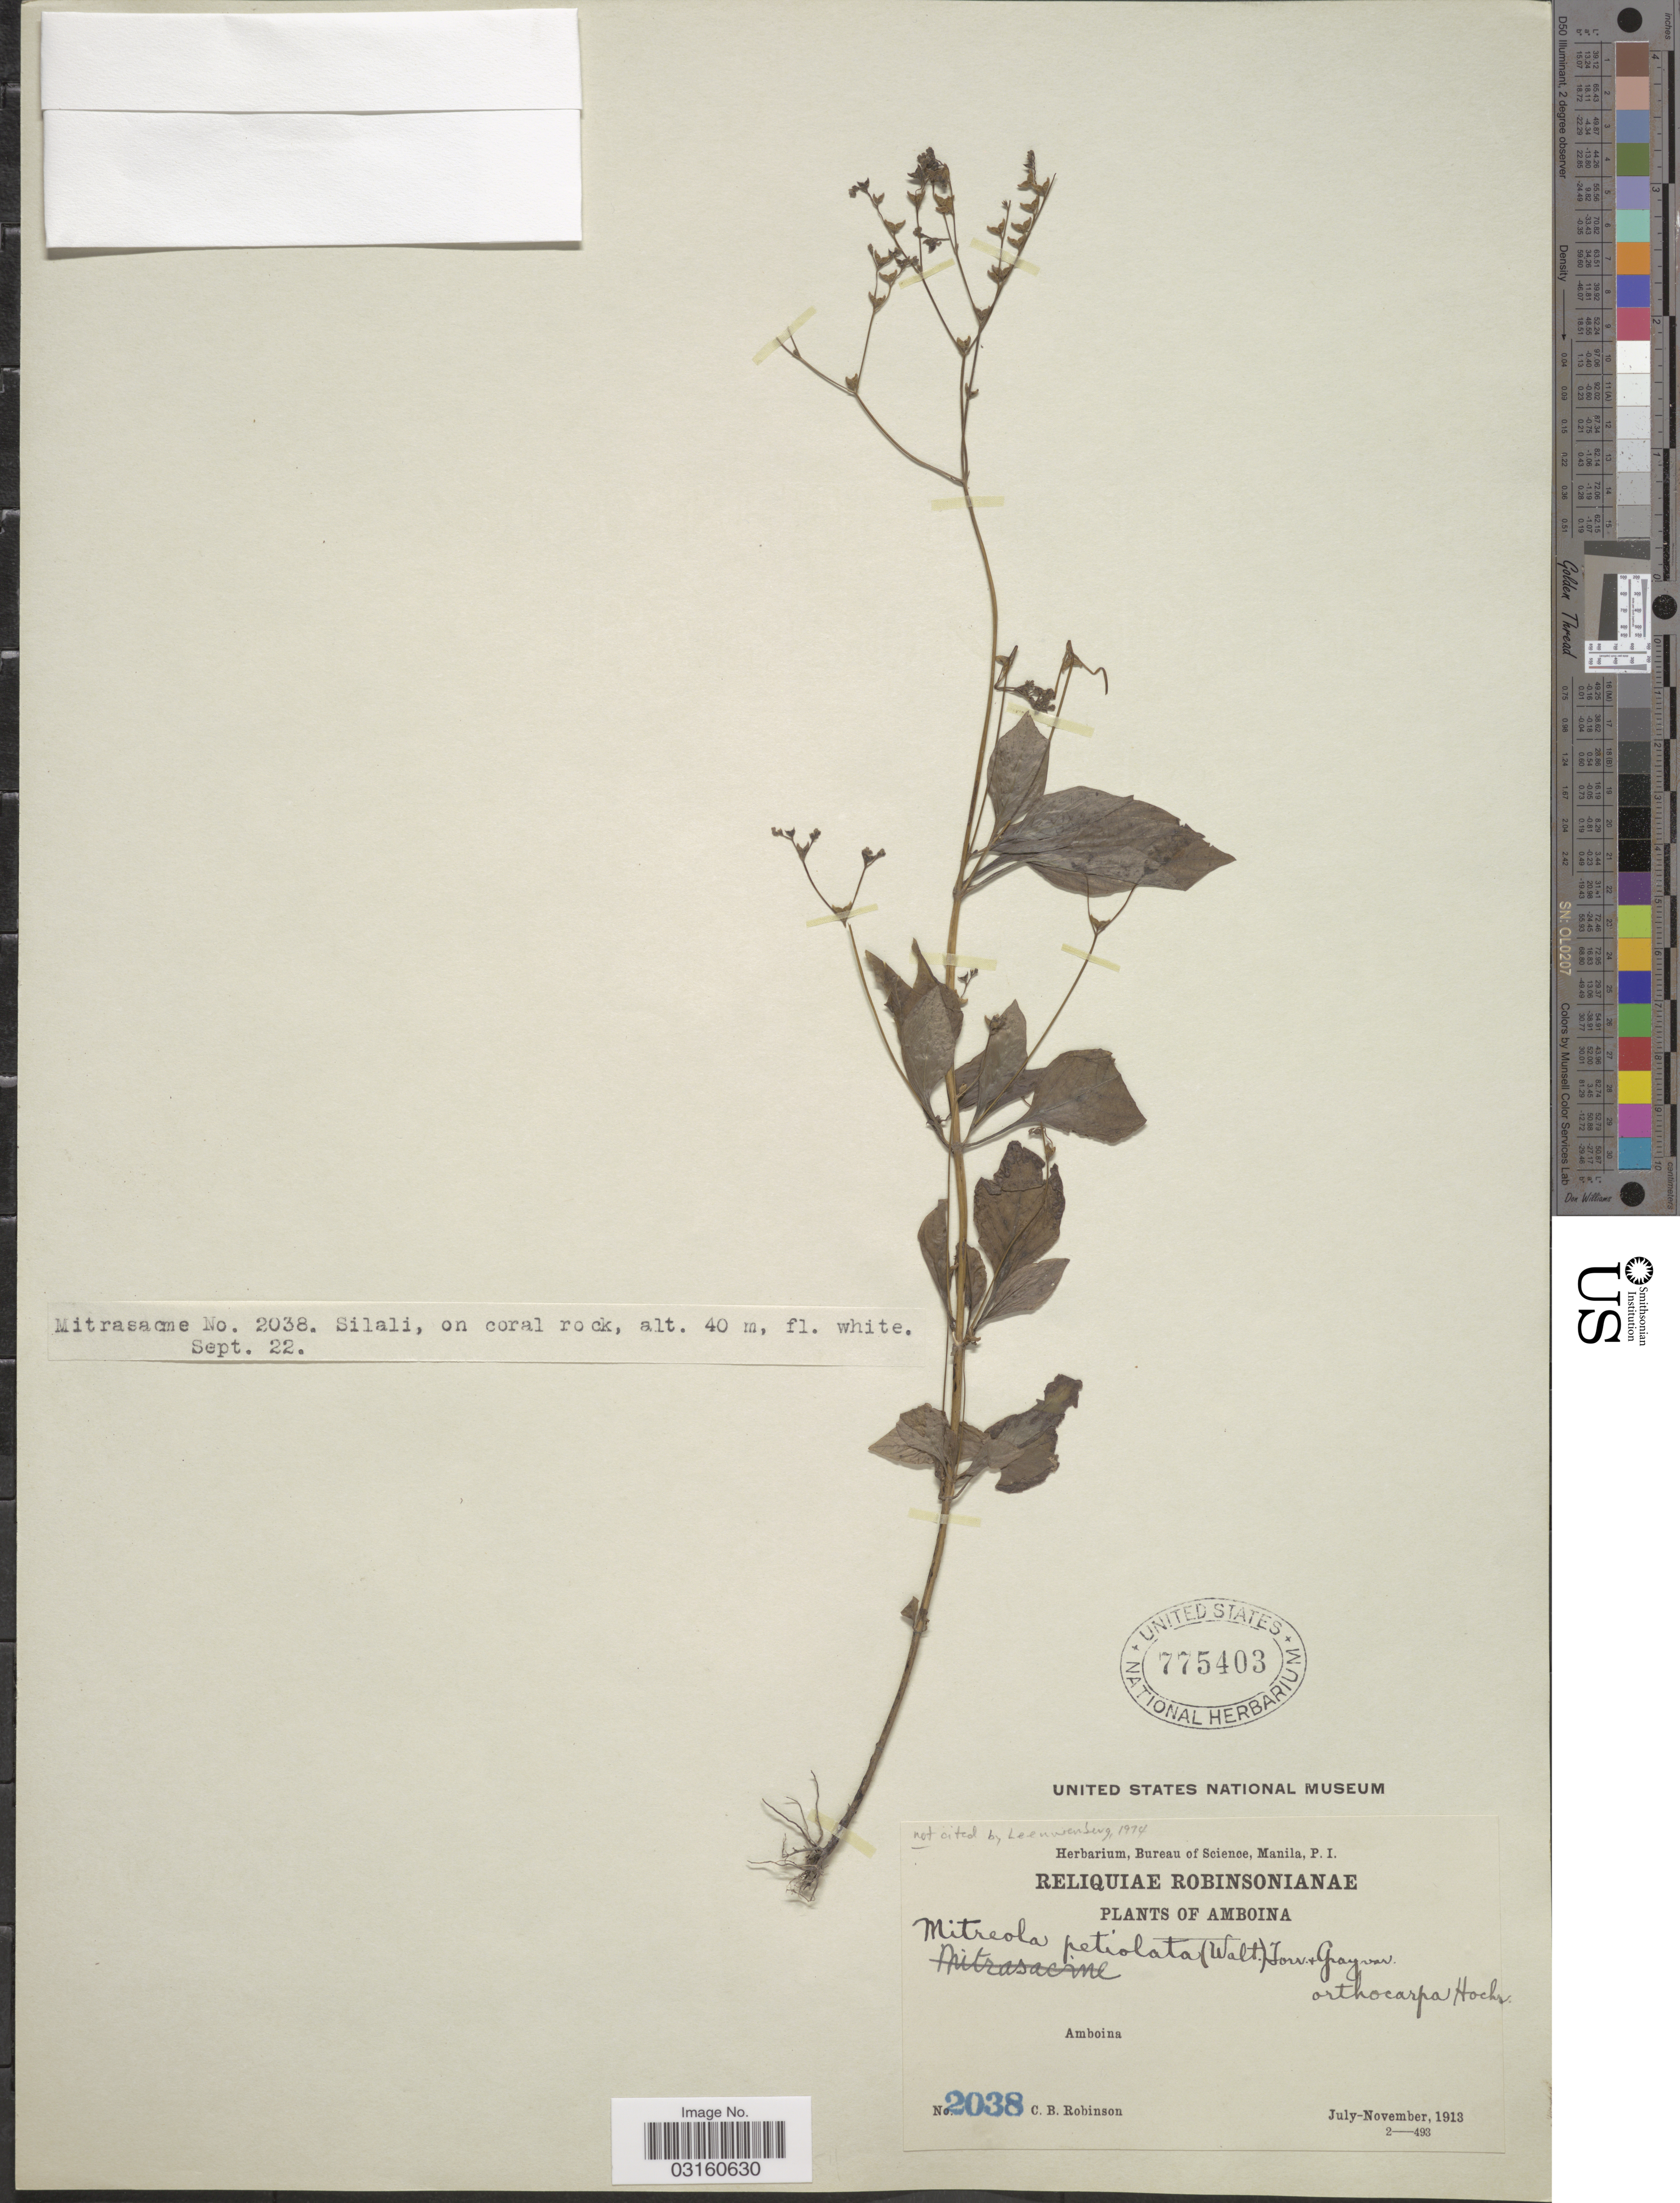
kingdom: Plantae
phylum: Tracheophyta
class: Magnoliopsida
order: Gentianales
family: Loganiaceae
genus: Mitreola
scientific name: Mitreola petiolata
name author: (J.F. Gmel.) Torr. & A. Gray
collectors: C. Robinson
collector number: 2038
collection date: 1913-07/1913-11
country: Indonesia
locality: Amboina.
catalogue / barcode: US 775403